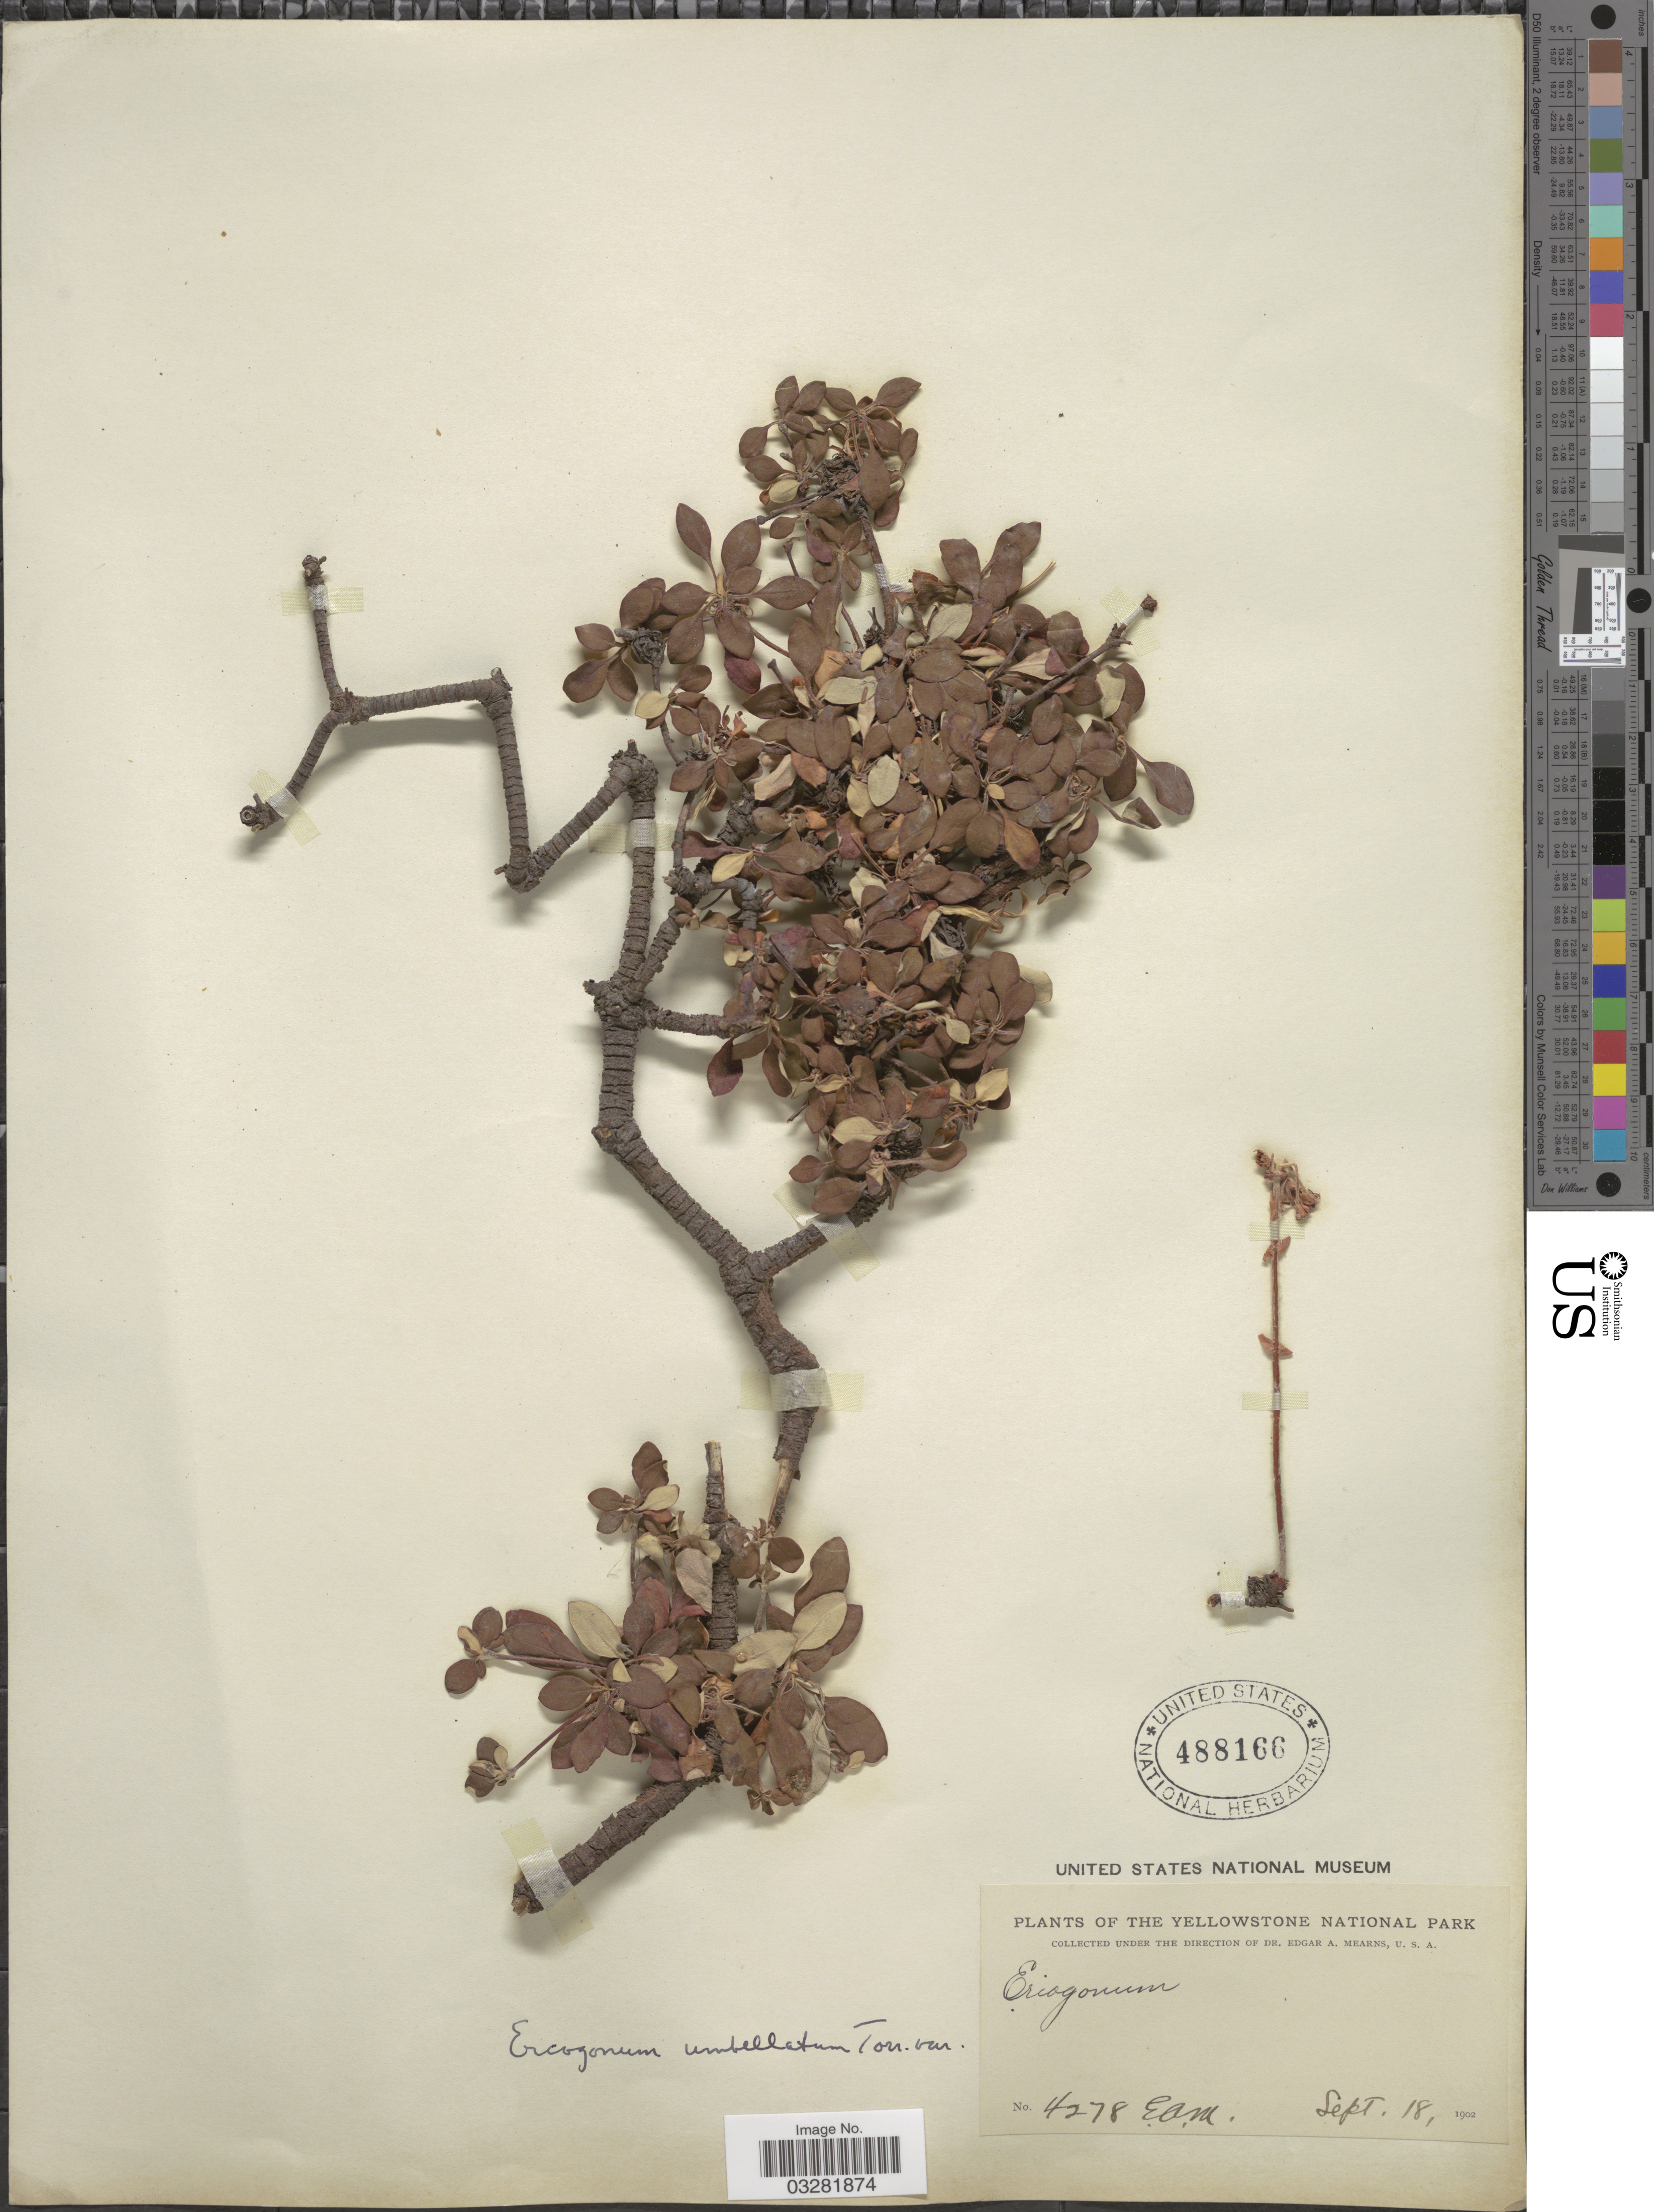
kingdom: Plantae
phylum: Tracheophyta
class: Magnoliopsida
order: Caryophyllales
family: Polygonaceae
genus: Eriogonum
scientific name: Eriogonum umbellatum var. subalpinum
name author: M.E. Jones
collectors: E. A. Mearns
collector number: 4278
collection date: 1902-09-18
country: United States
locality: The Yellowstone National Park.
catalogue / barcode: US 488166